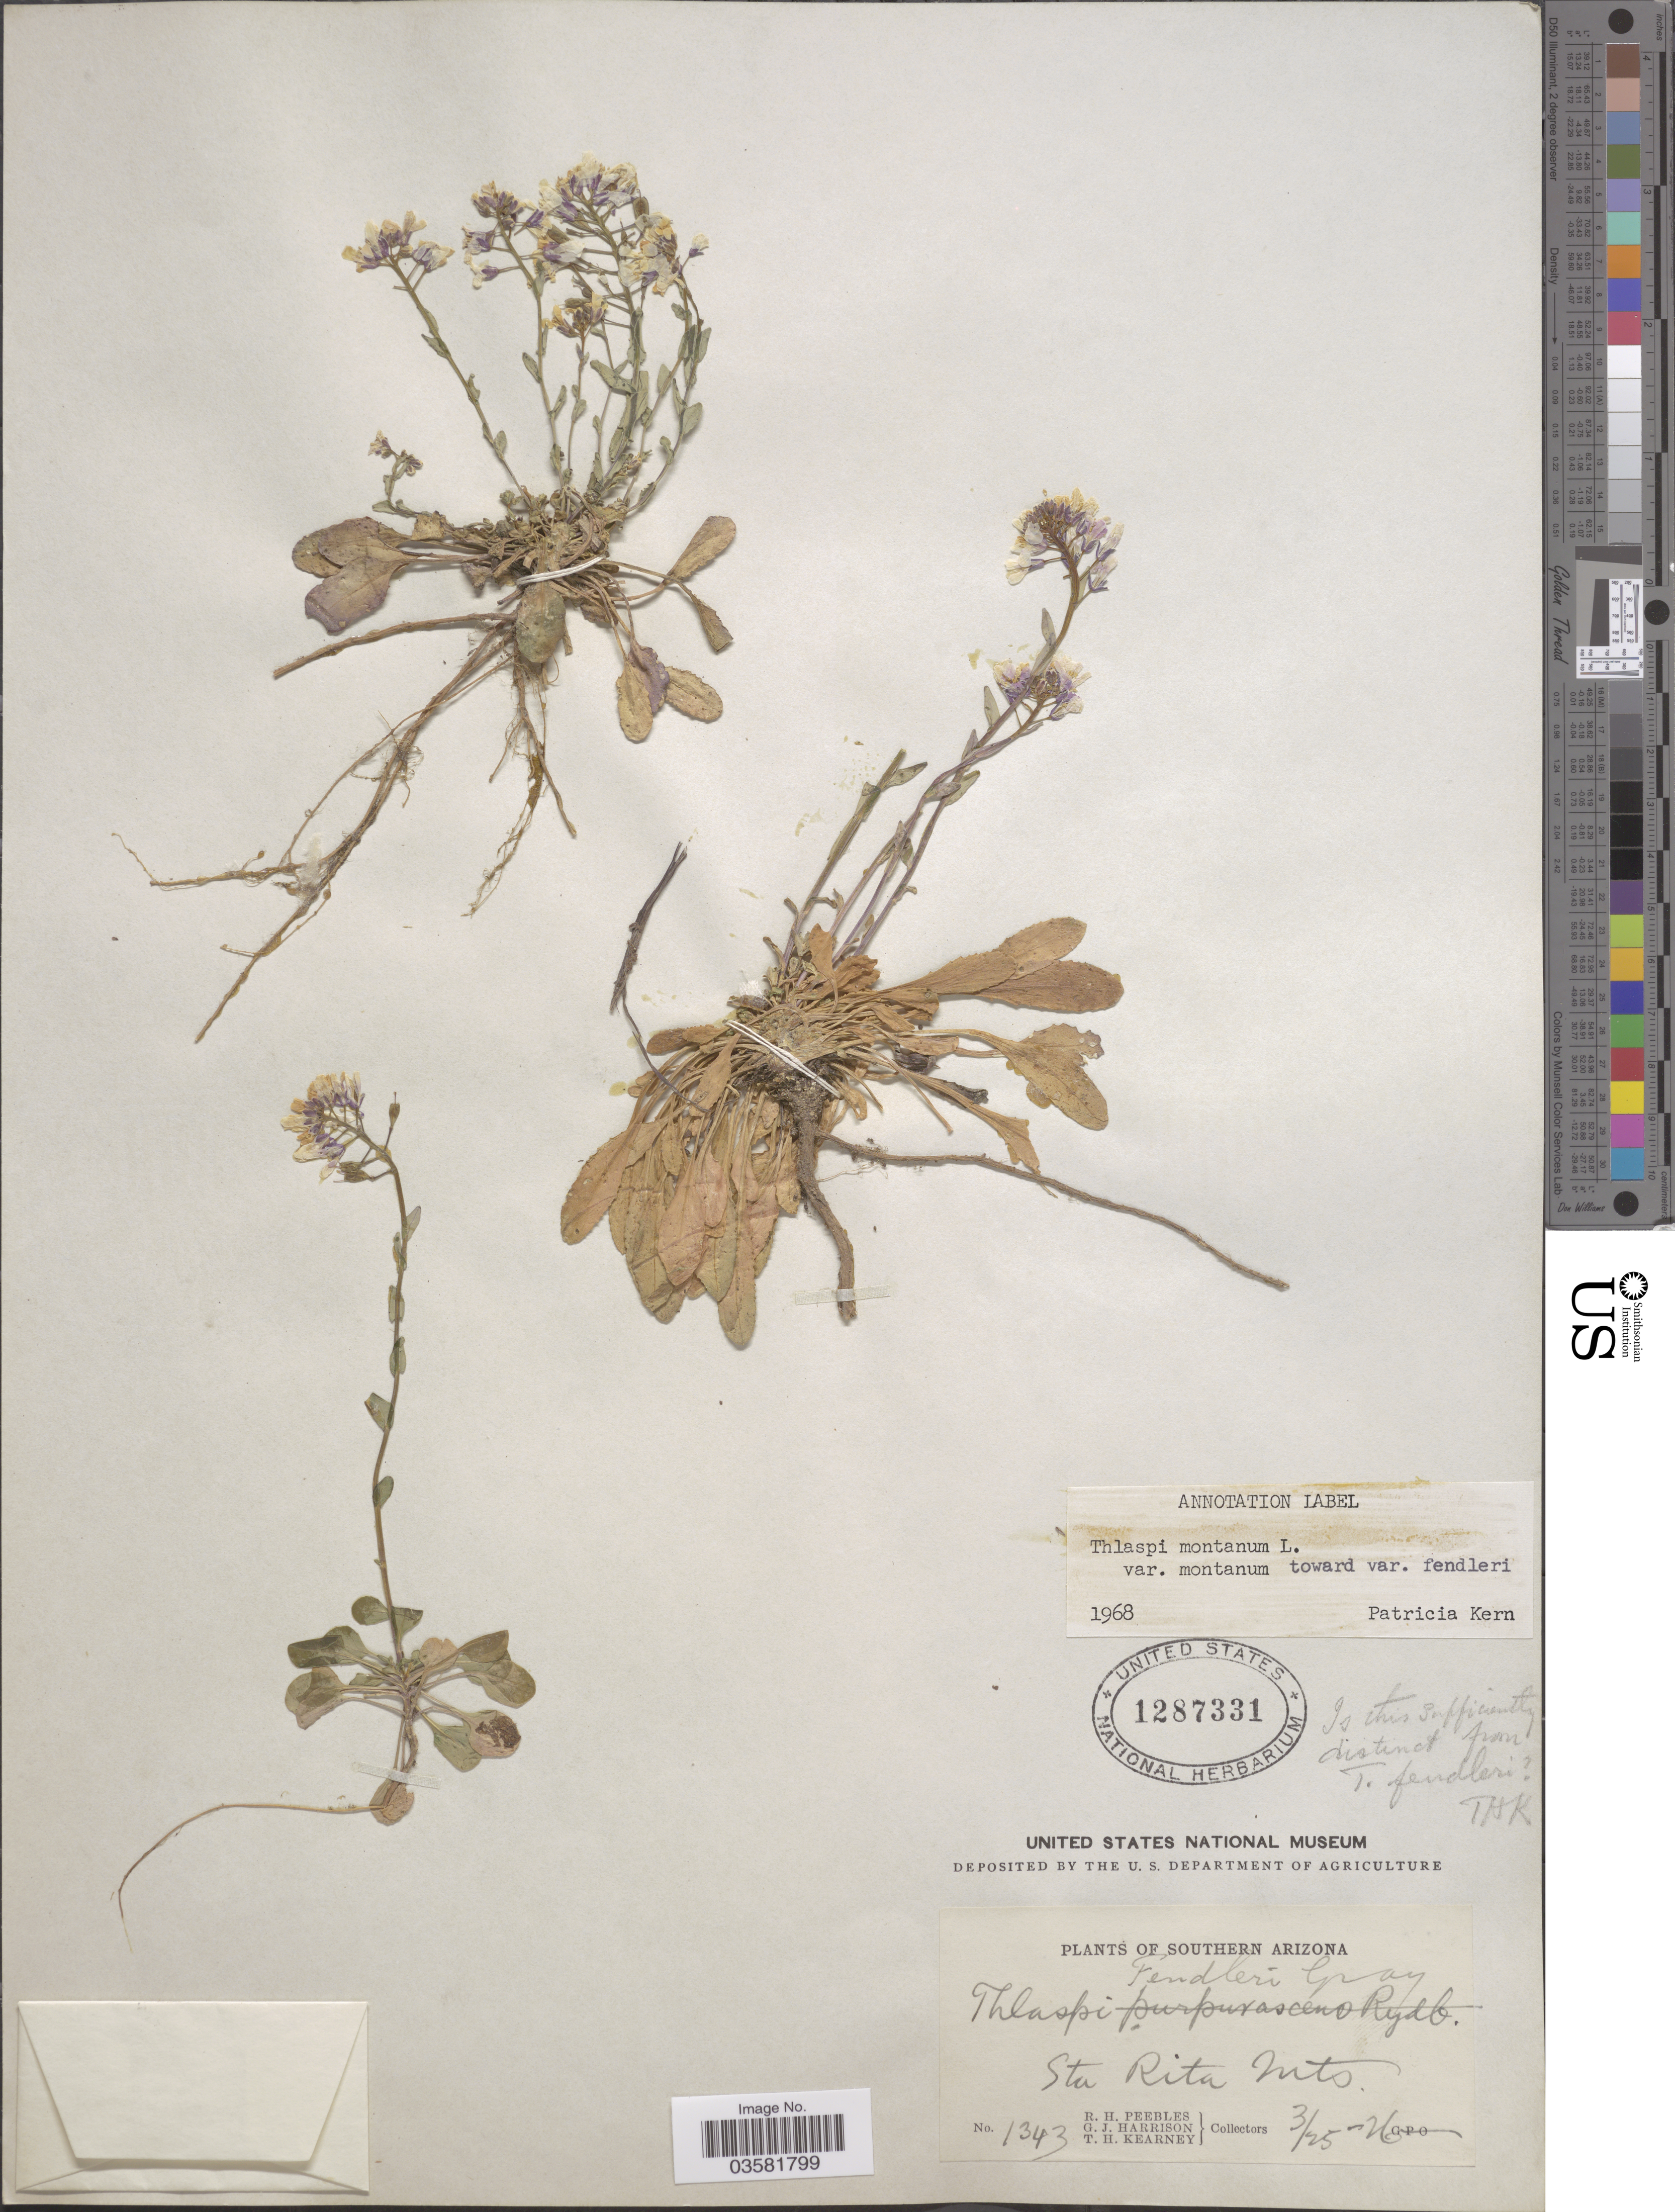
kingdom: Plantae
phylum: Tracheophyta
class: Magnoliopsida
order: Brassicales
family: Brassicaceae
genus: Thlaspi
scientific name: Thlaspi montanum var. montanum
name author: L.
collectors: R. H. Peebles, G. J. Harrison & T. H. Kearney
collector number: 1343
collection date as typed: Transcribed d/m/y: 25/3/26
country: United States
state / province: Arizona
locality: Sta Rita Mts.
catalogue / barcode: US 1287331